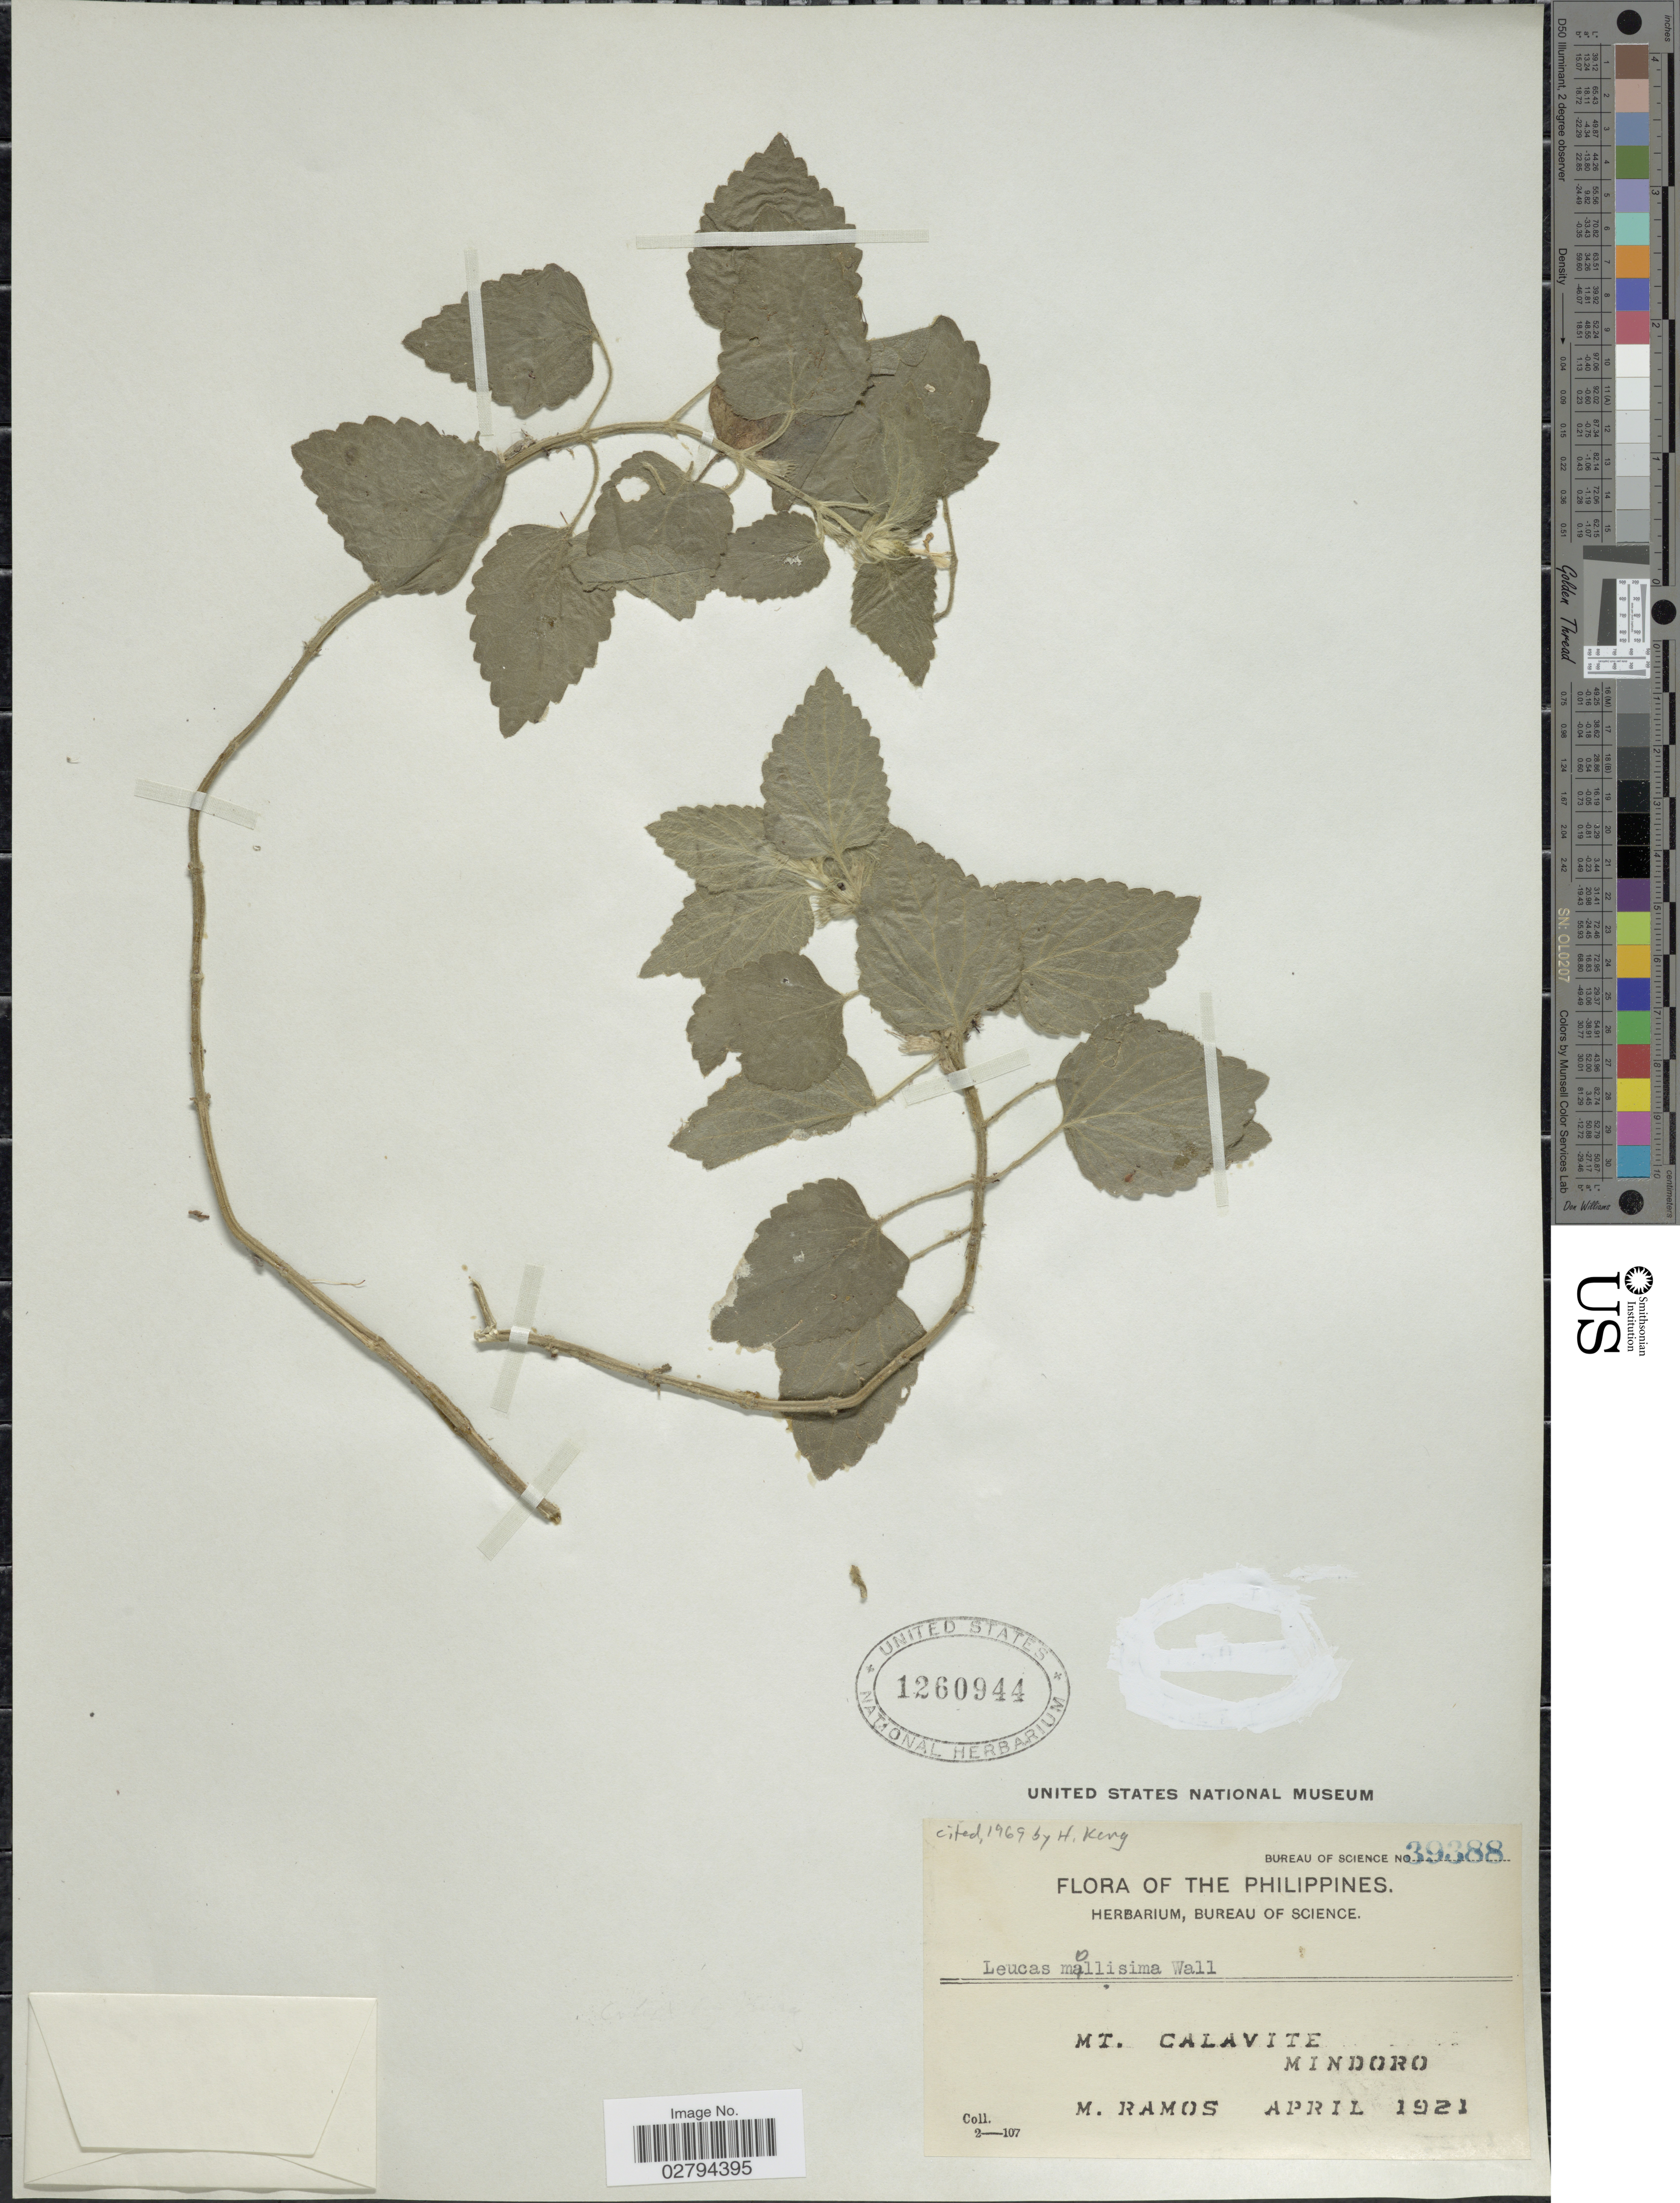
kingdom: Plantae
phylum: Tracheophyta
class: Magnoliopsida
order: Lamiales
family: Lamiaceae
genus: Leucas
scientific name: Leucas mollissima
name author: Gürke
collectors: M. Ramos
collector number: Bureau of Science 39388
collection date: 1921-04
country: Philippines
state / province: Mimaropa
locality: Mt. Calavite. Mindoro.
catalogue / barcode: US 1260944